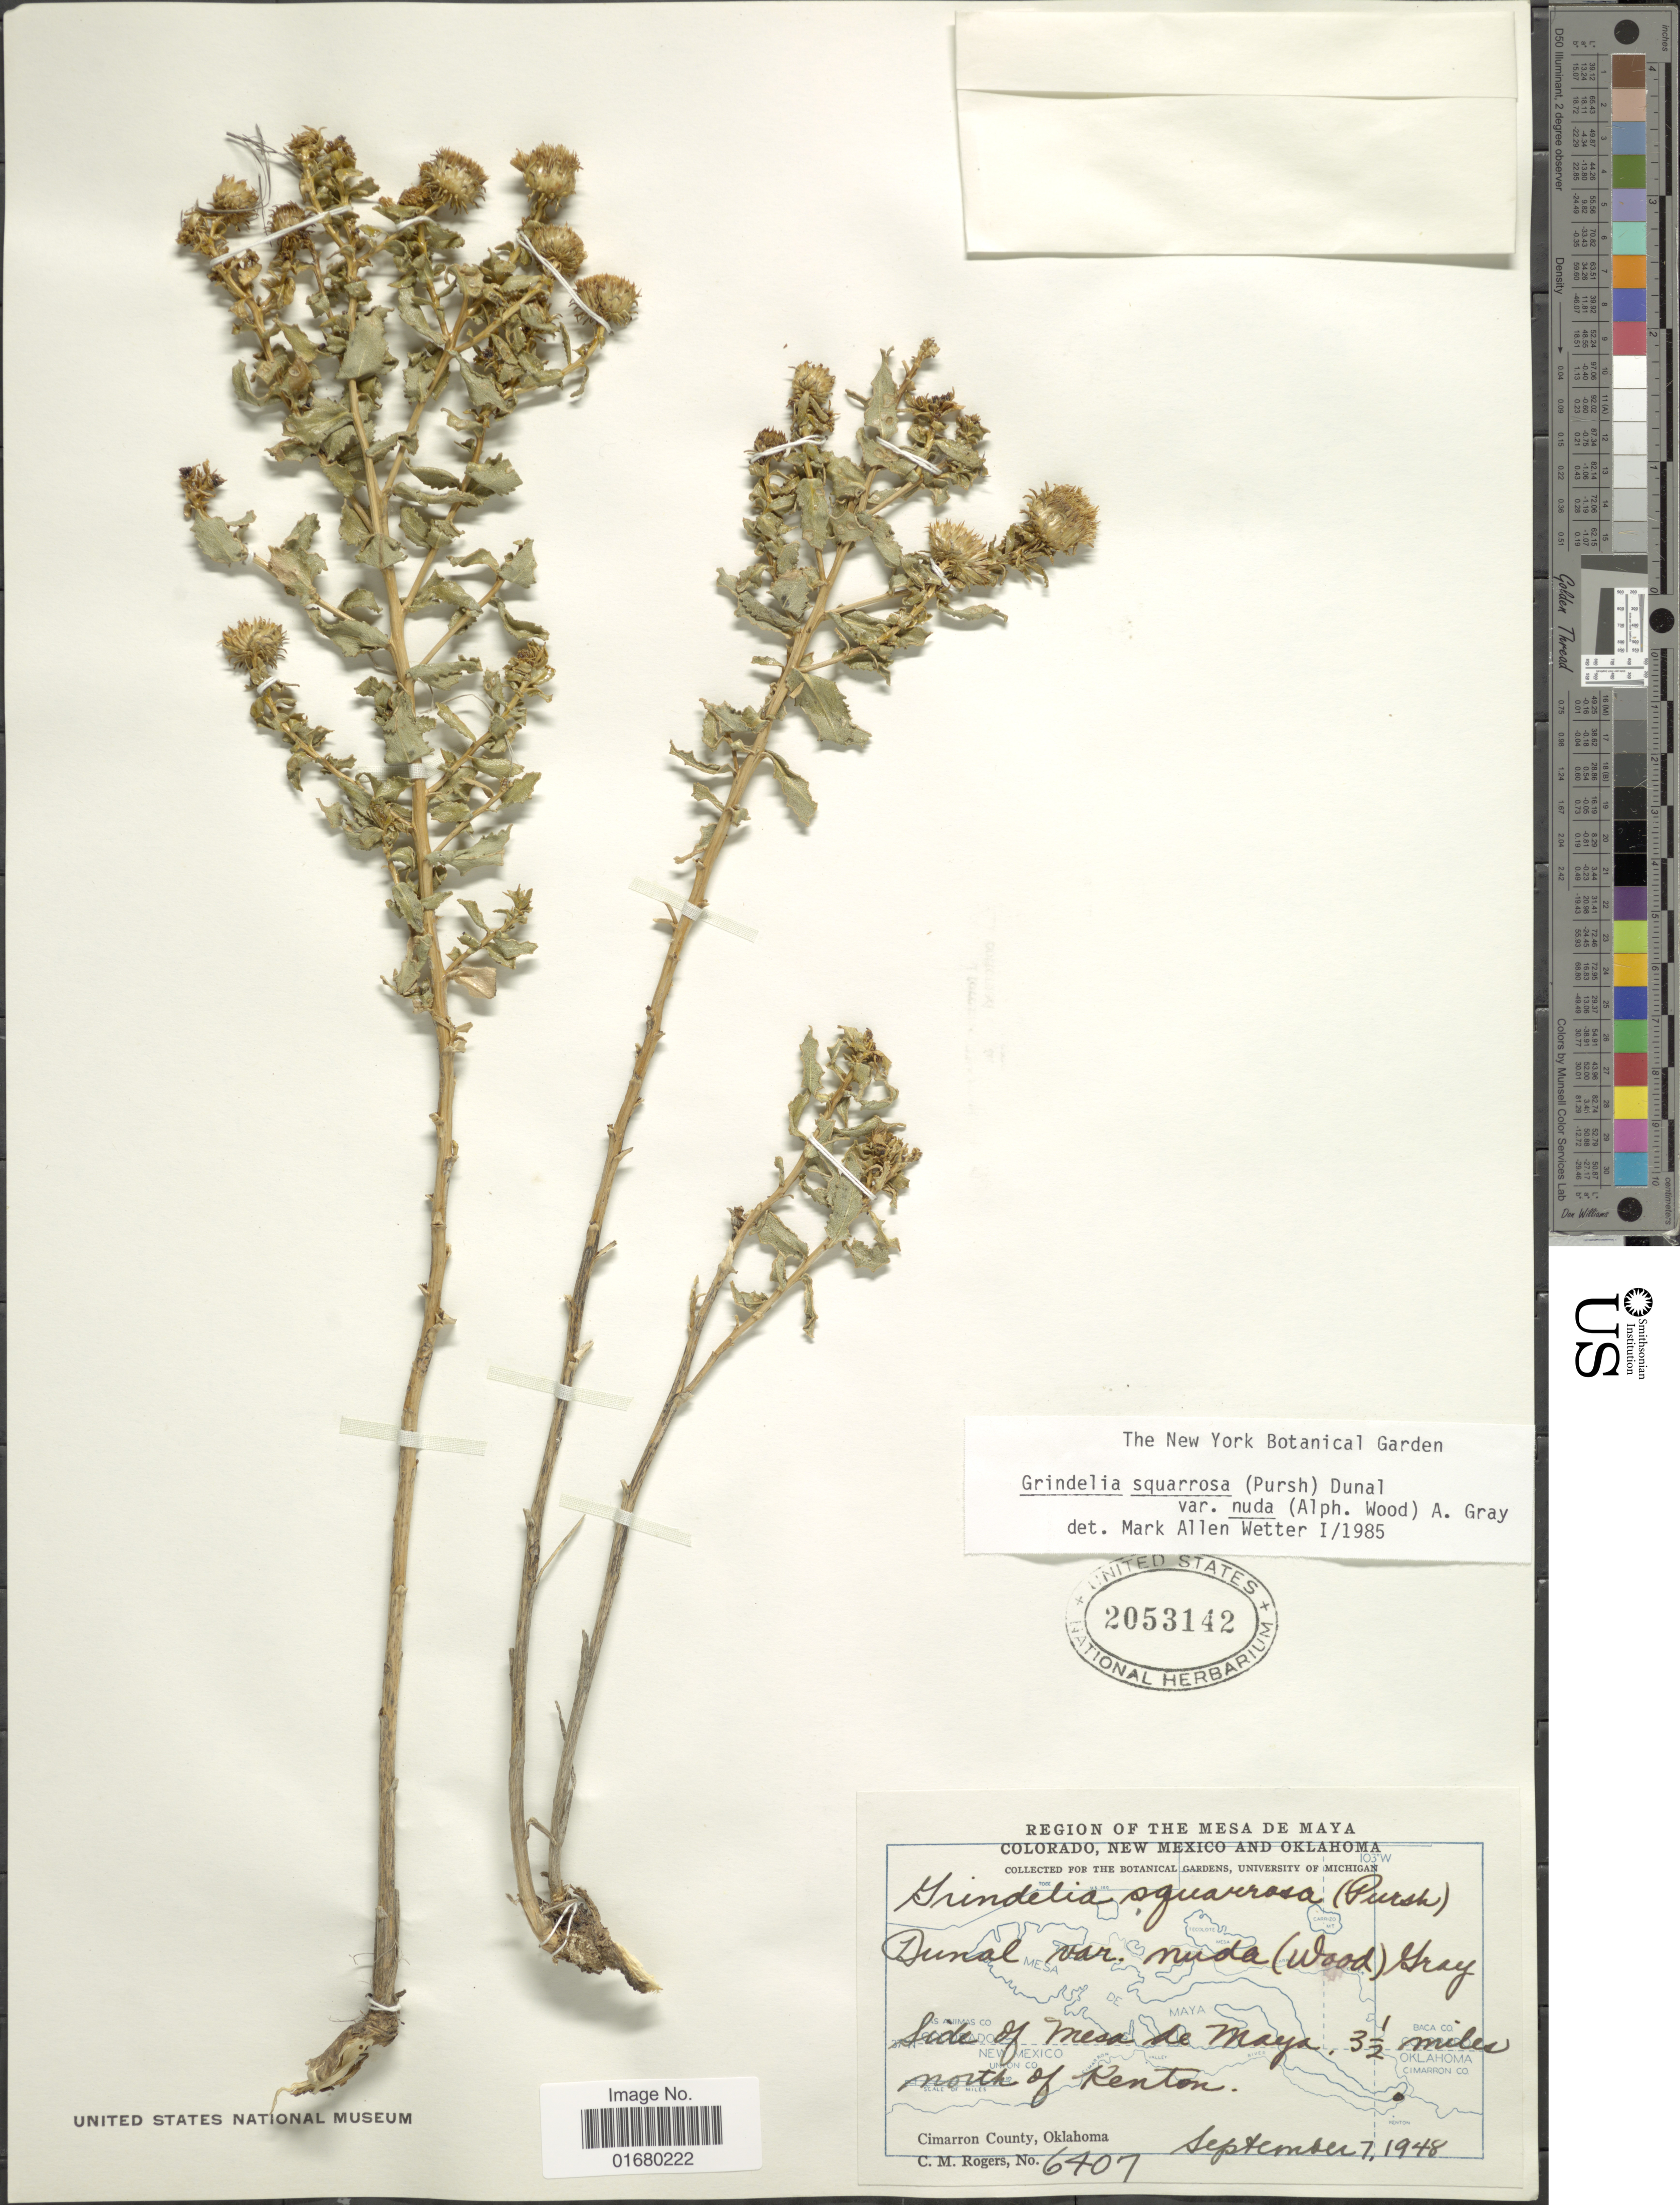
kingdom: Plantae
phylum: Tracheophyta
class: Magnoliopsida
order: Asterales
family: Asteraceae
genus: Grindelia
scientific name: Grindelia squarrosa var. nuda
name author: (Alph. Wood) A. Gray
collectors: C. M. Rogers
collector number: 6401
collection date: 1948-09-07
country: United States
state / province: Oklahoma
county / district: Cimarron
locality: Side of Mesa de Maya, 3 ½ miles north of Kenton, Cimarron County.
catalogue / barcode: US 2053142